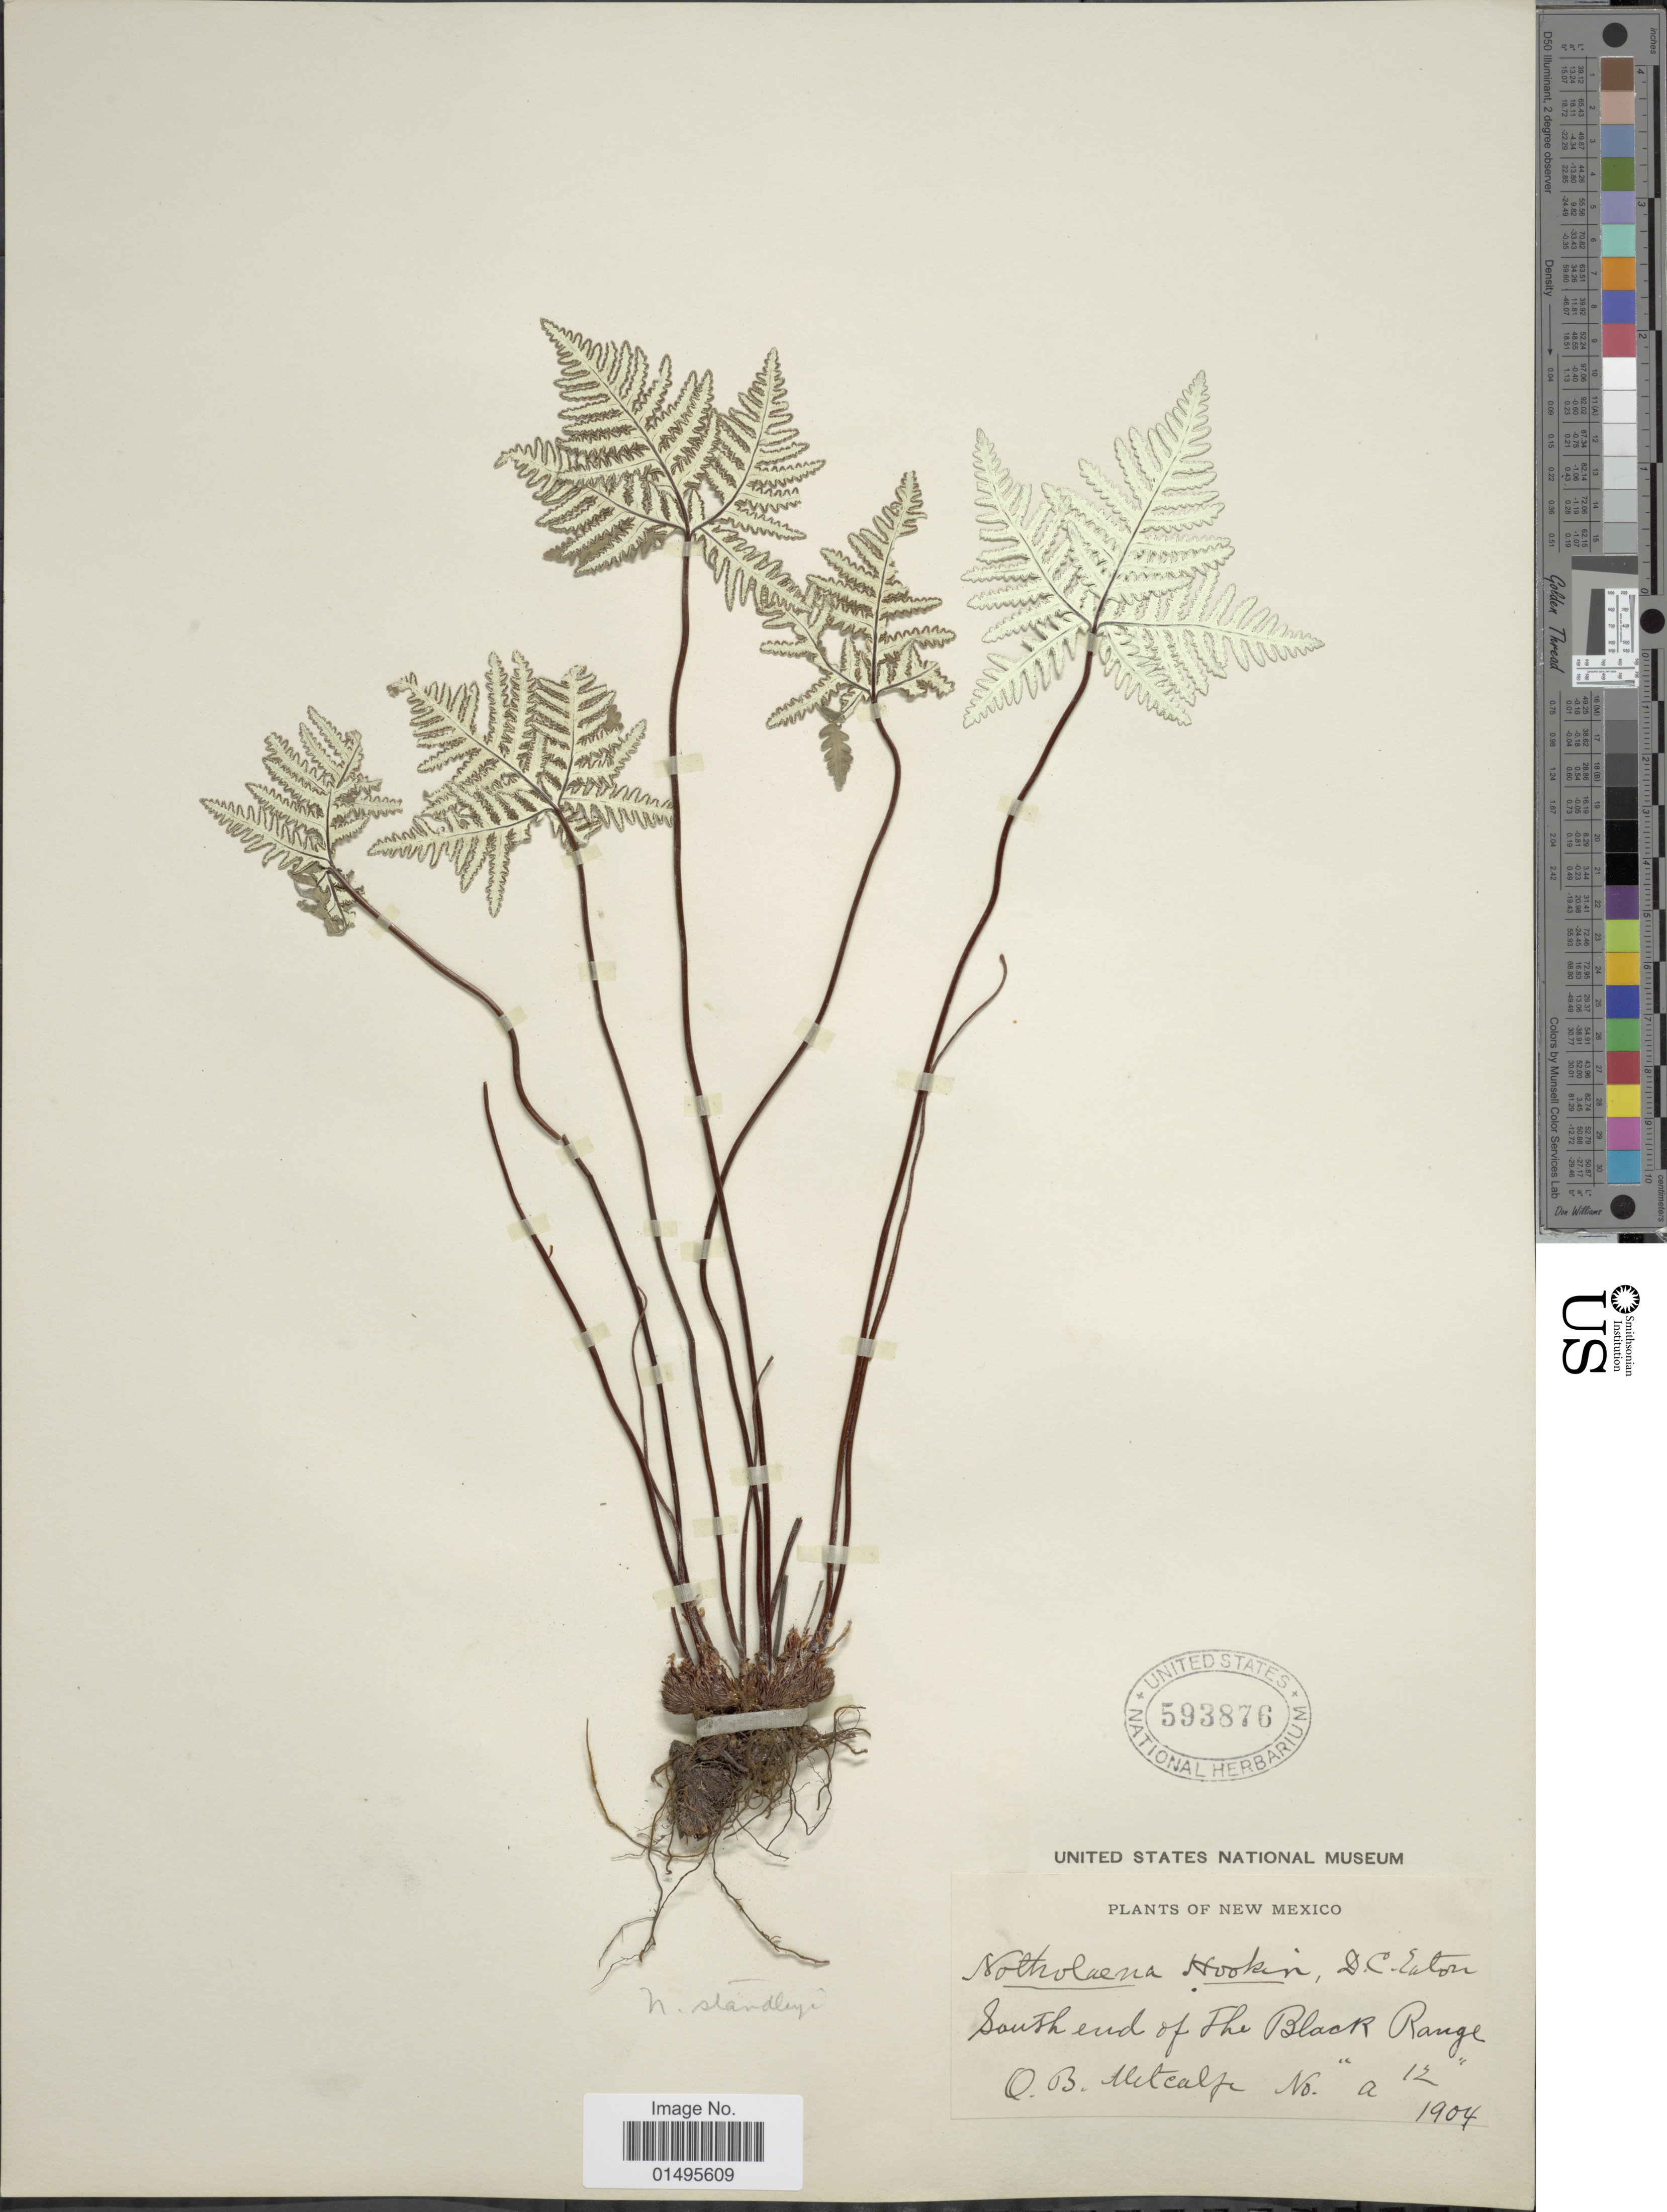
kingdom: Plantae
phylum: Tracheophyta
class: Polypodiopsida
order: Polypodiales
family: Pteridaceae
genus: Notholaena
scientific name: Notholaena standleyi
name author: Maxon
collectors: O. B. Metcalfe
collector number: a12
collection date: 1904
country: United States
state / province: New Mexico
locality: South end of the Black Range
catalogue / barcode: US 593876